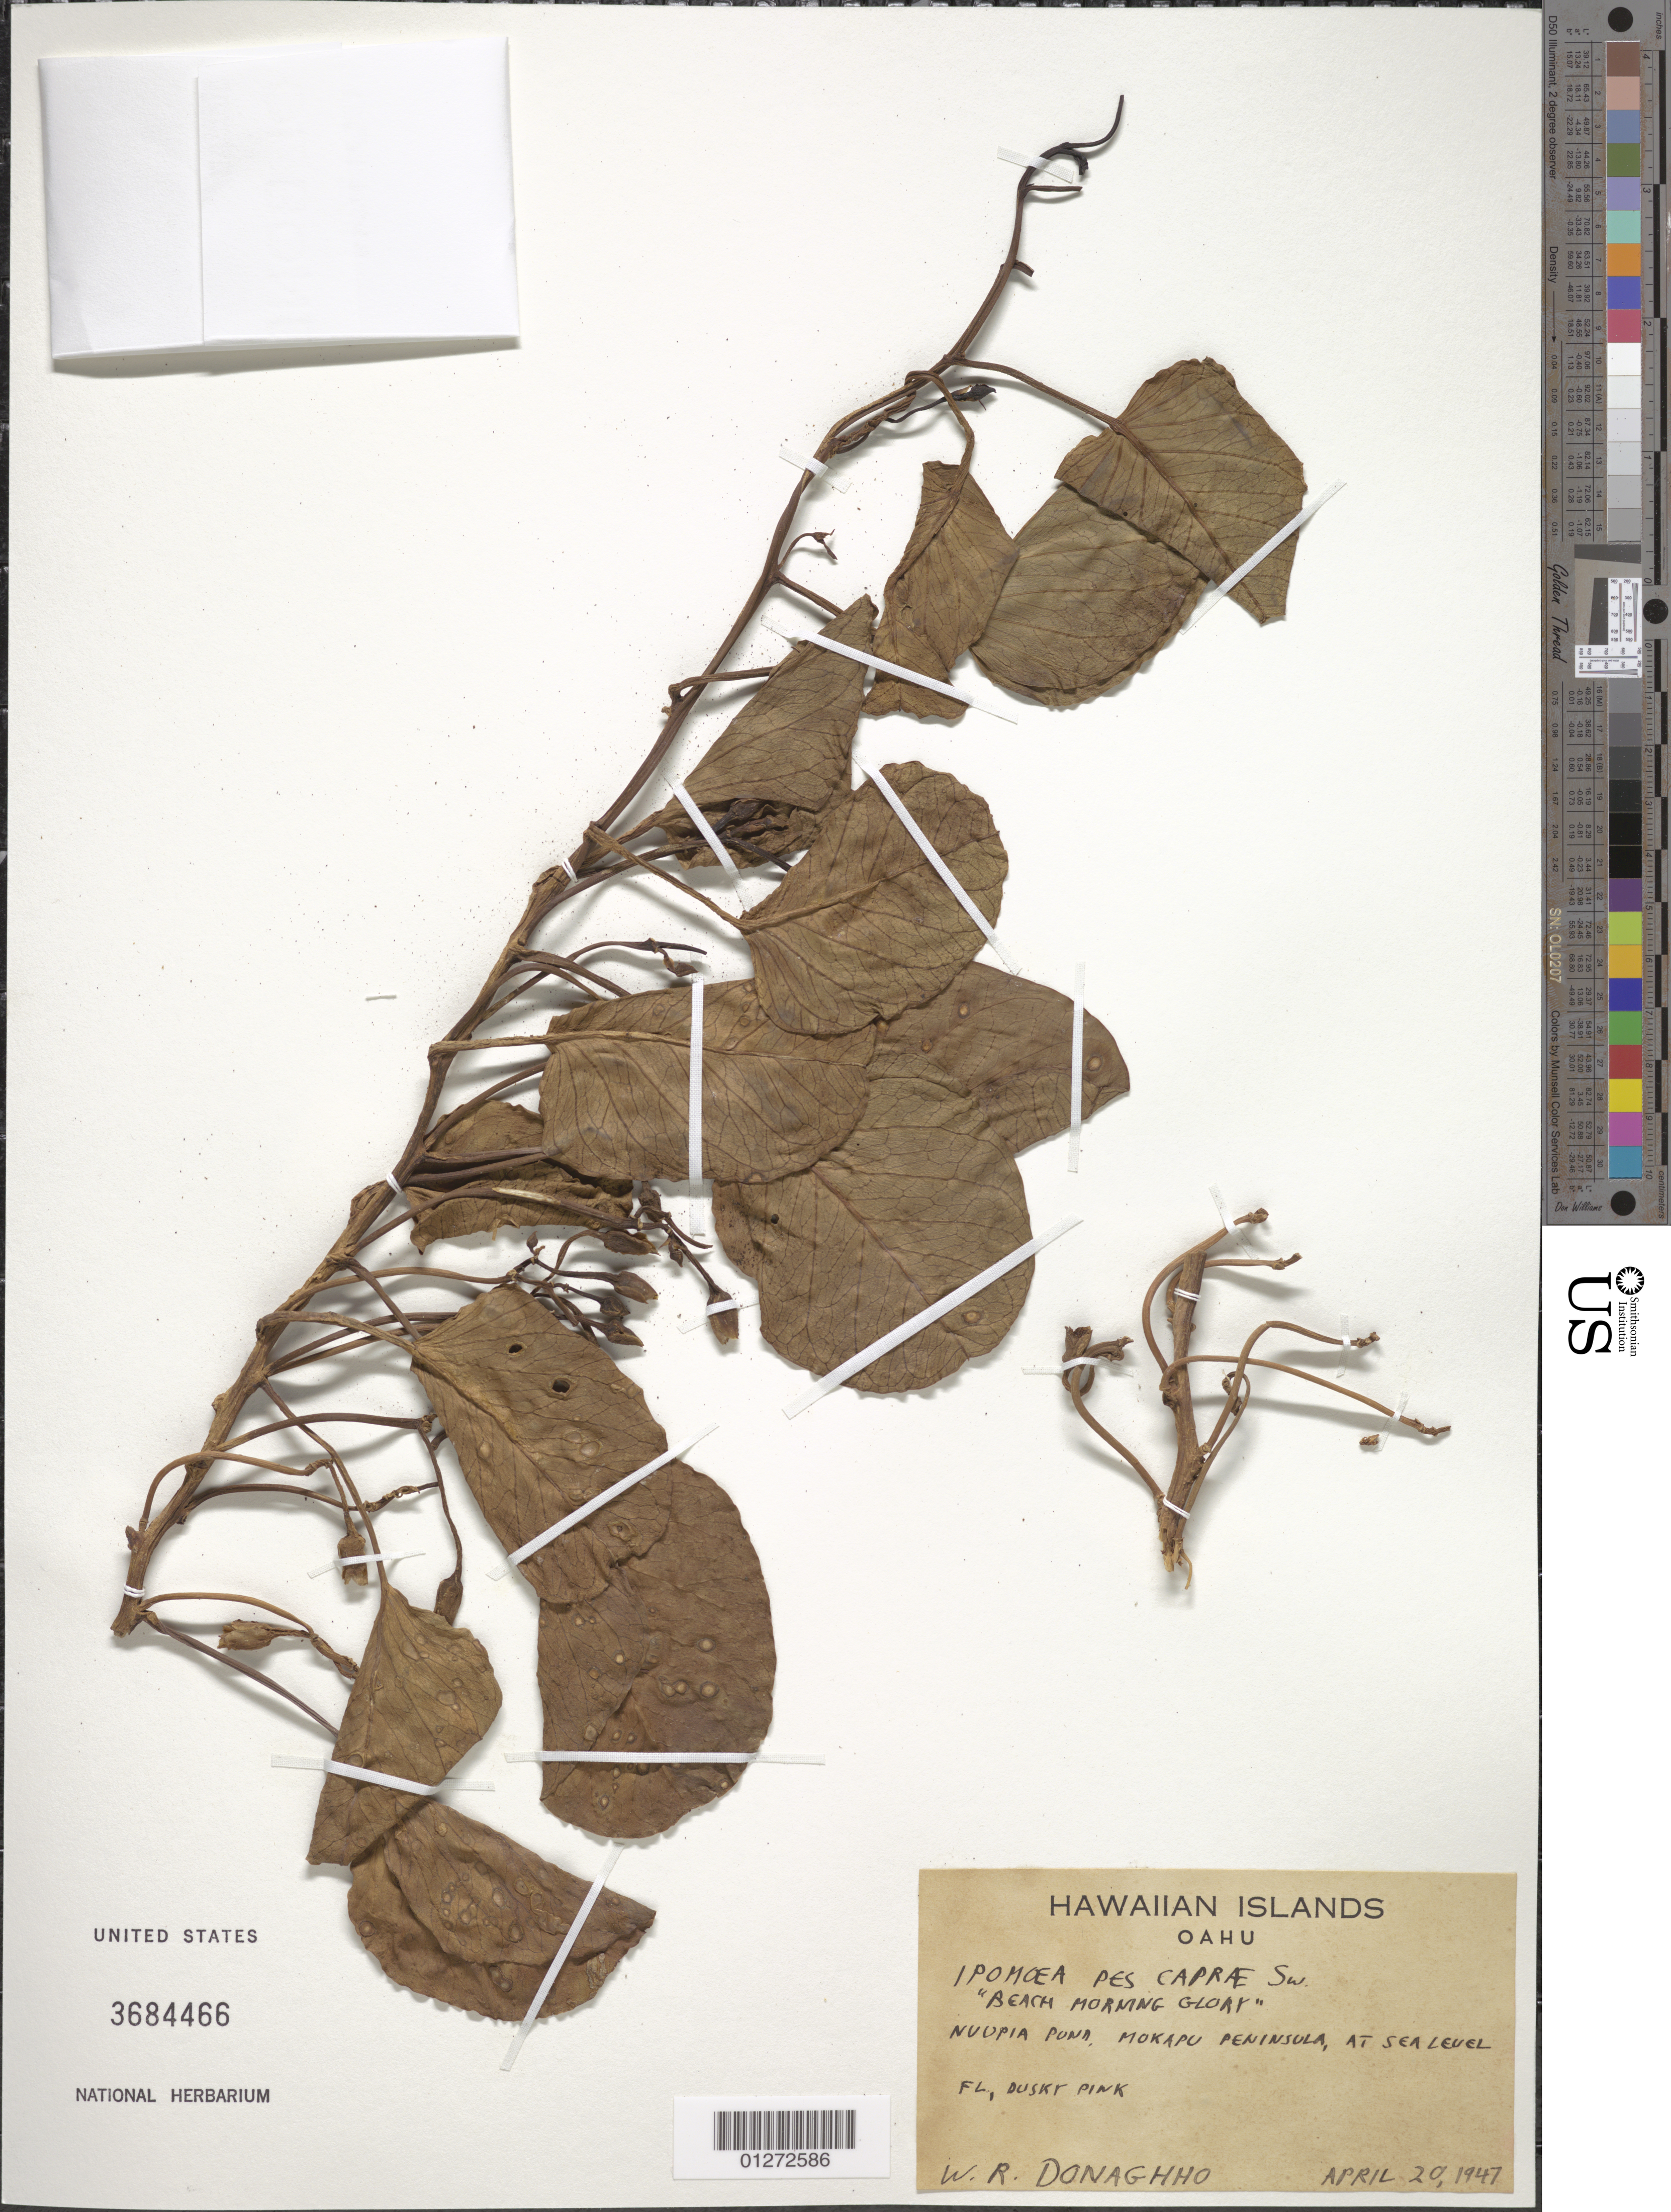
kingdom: Plantae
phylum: Tracheophyta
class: Magnoliopsida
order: Solanales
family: Convolvulaceae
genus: Ipomoea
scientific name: Ipomoea pes-caprae subsp. brasiliensis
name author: (L.) Ooststr.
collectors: W. Donaghho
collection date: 1947-04-20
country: United States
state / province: Hawaii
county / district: Honolulu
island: Oahu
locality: Nuupia Puna, Mokapu Peninsula.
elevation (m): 0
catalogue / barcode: US 3684466